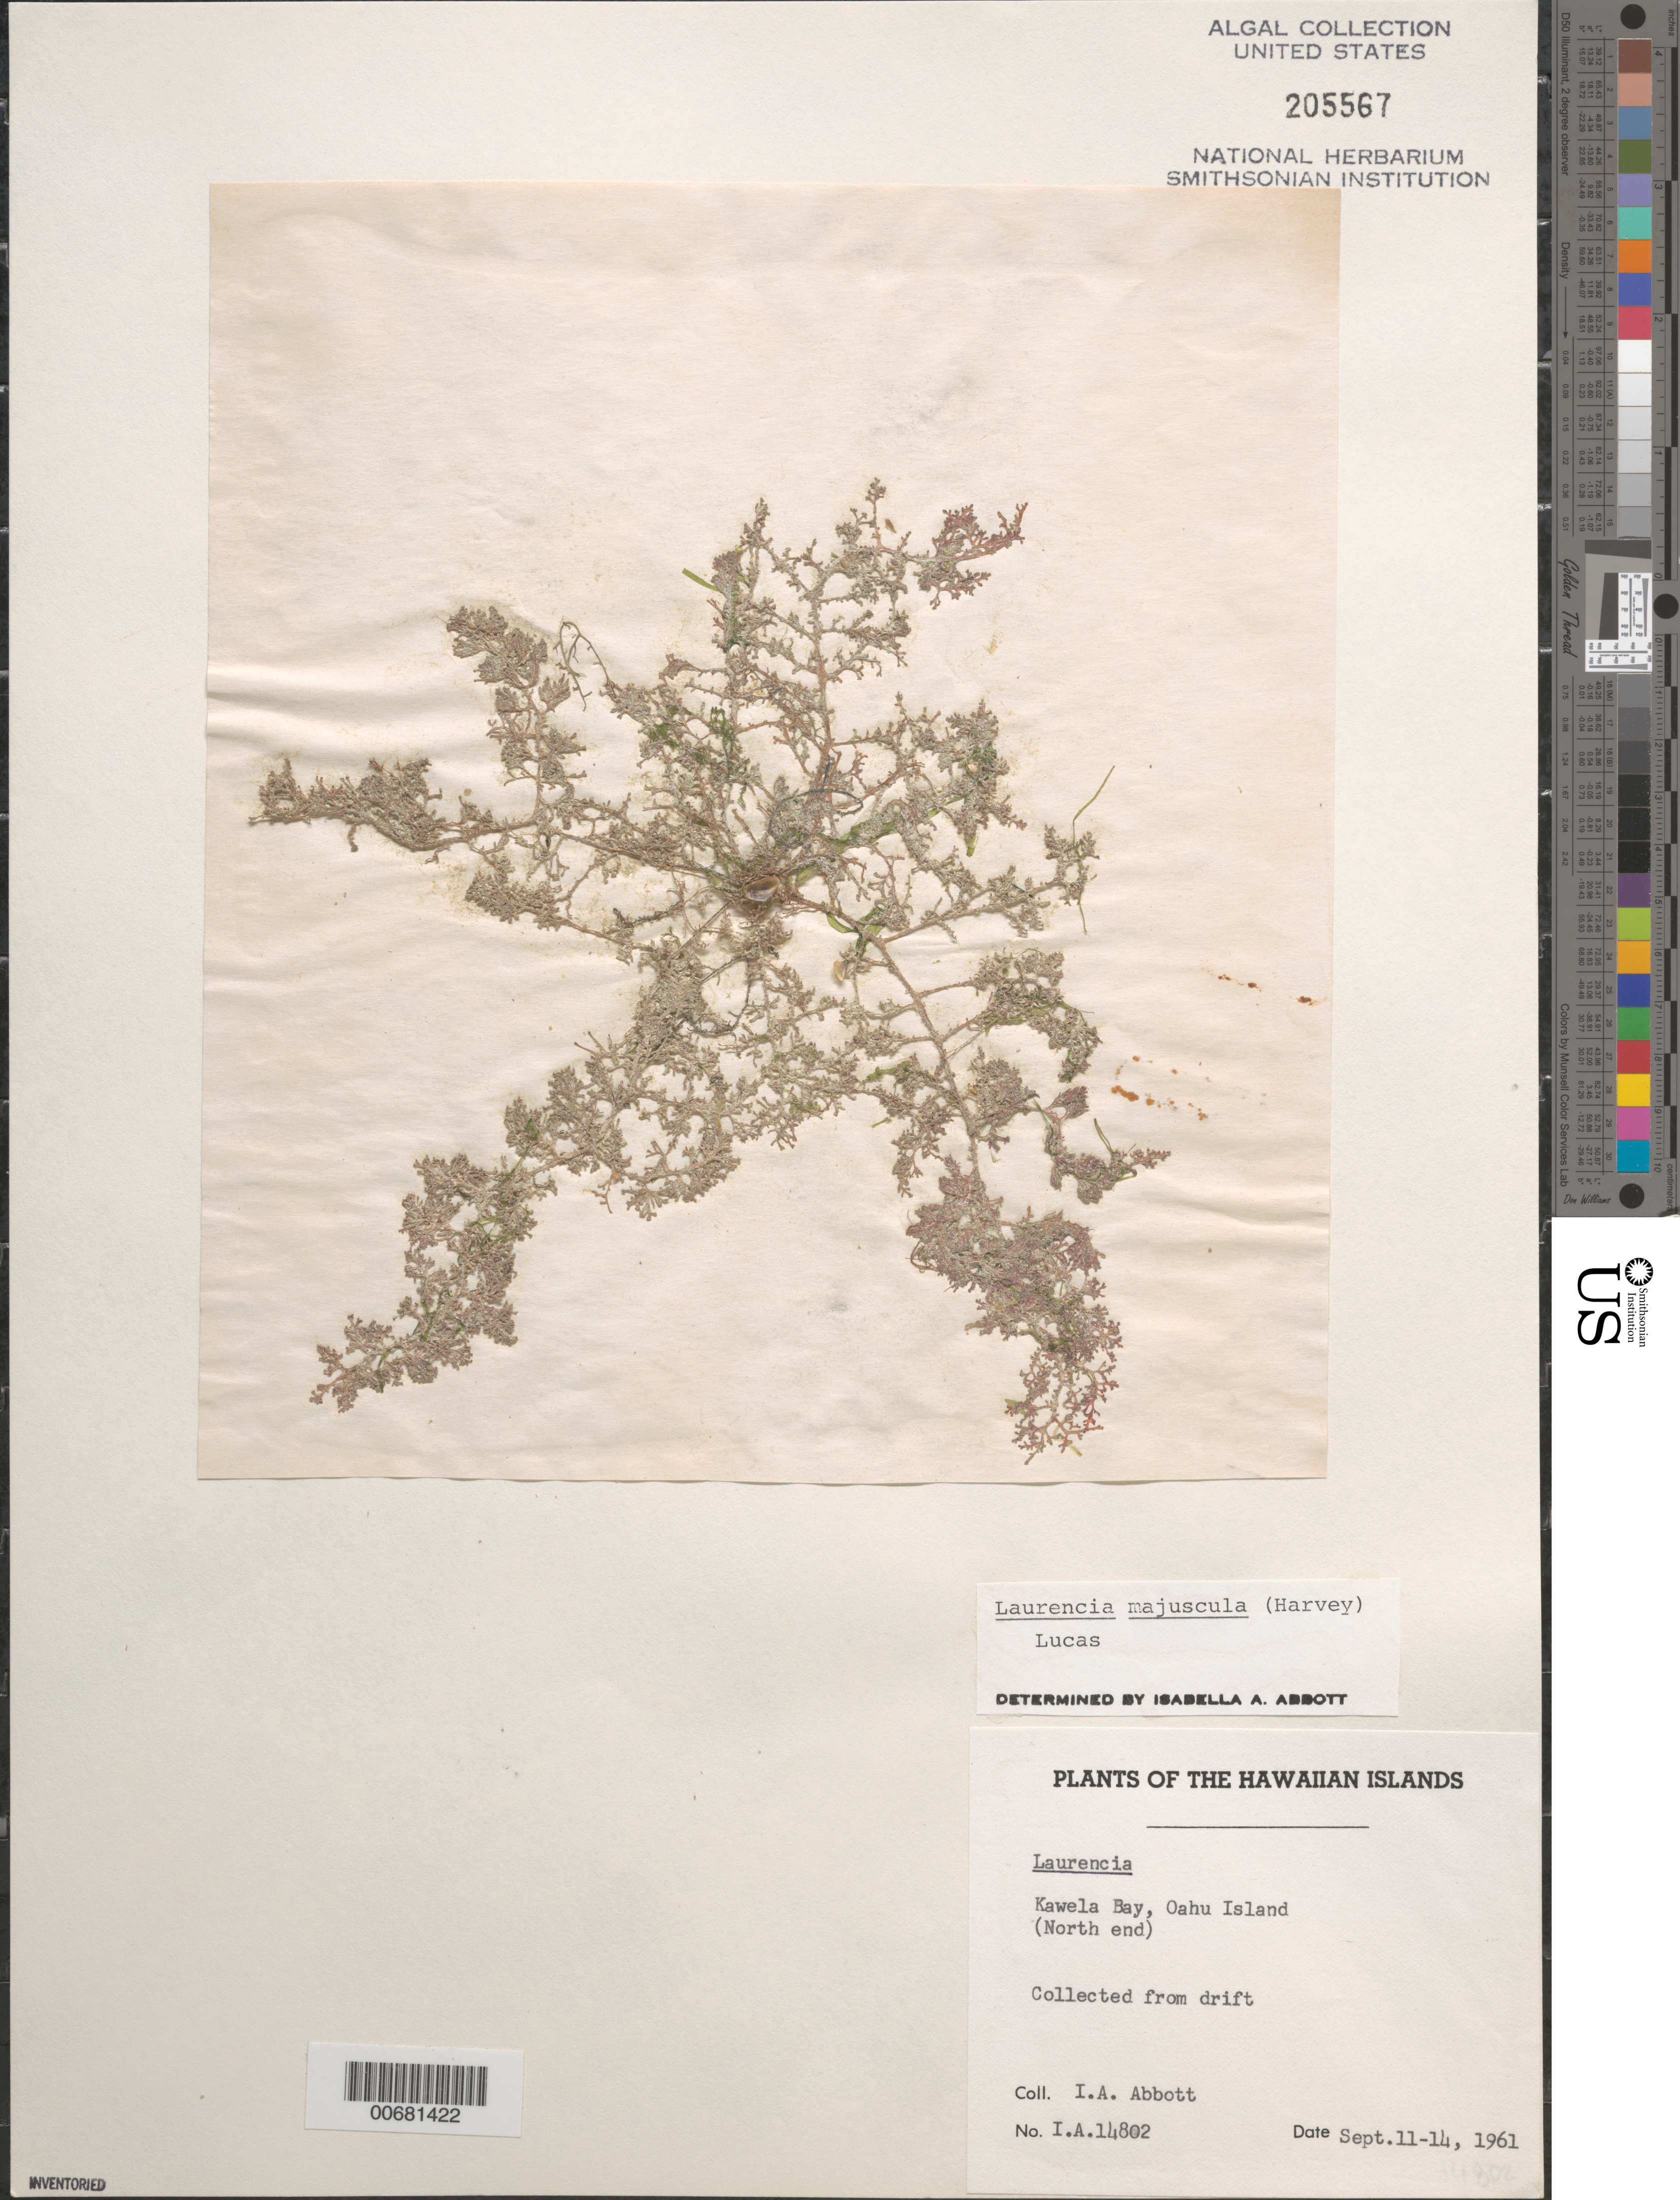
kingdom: Plantae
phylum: Rhodophyta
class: Florideophyceae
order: Ceramiales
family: Rhodomelaceae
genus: Laurencia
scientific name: Laurencia dendroidea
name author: J. Agardh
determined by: Algae name updating Project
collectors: I. A. Abbott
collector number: IAA 14802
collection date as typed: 11 Sep 1961 to 14 Sep 1961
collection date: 1961-09-11/1961-09-14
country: United States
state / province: Hawaii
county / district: Honolulu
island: Oahu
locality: Kawela Bay, north end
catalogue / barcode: US 205567